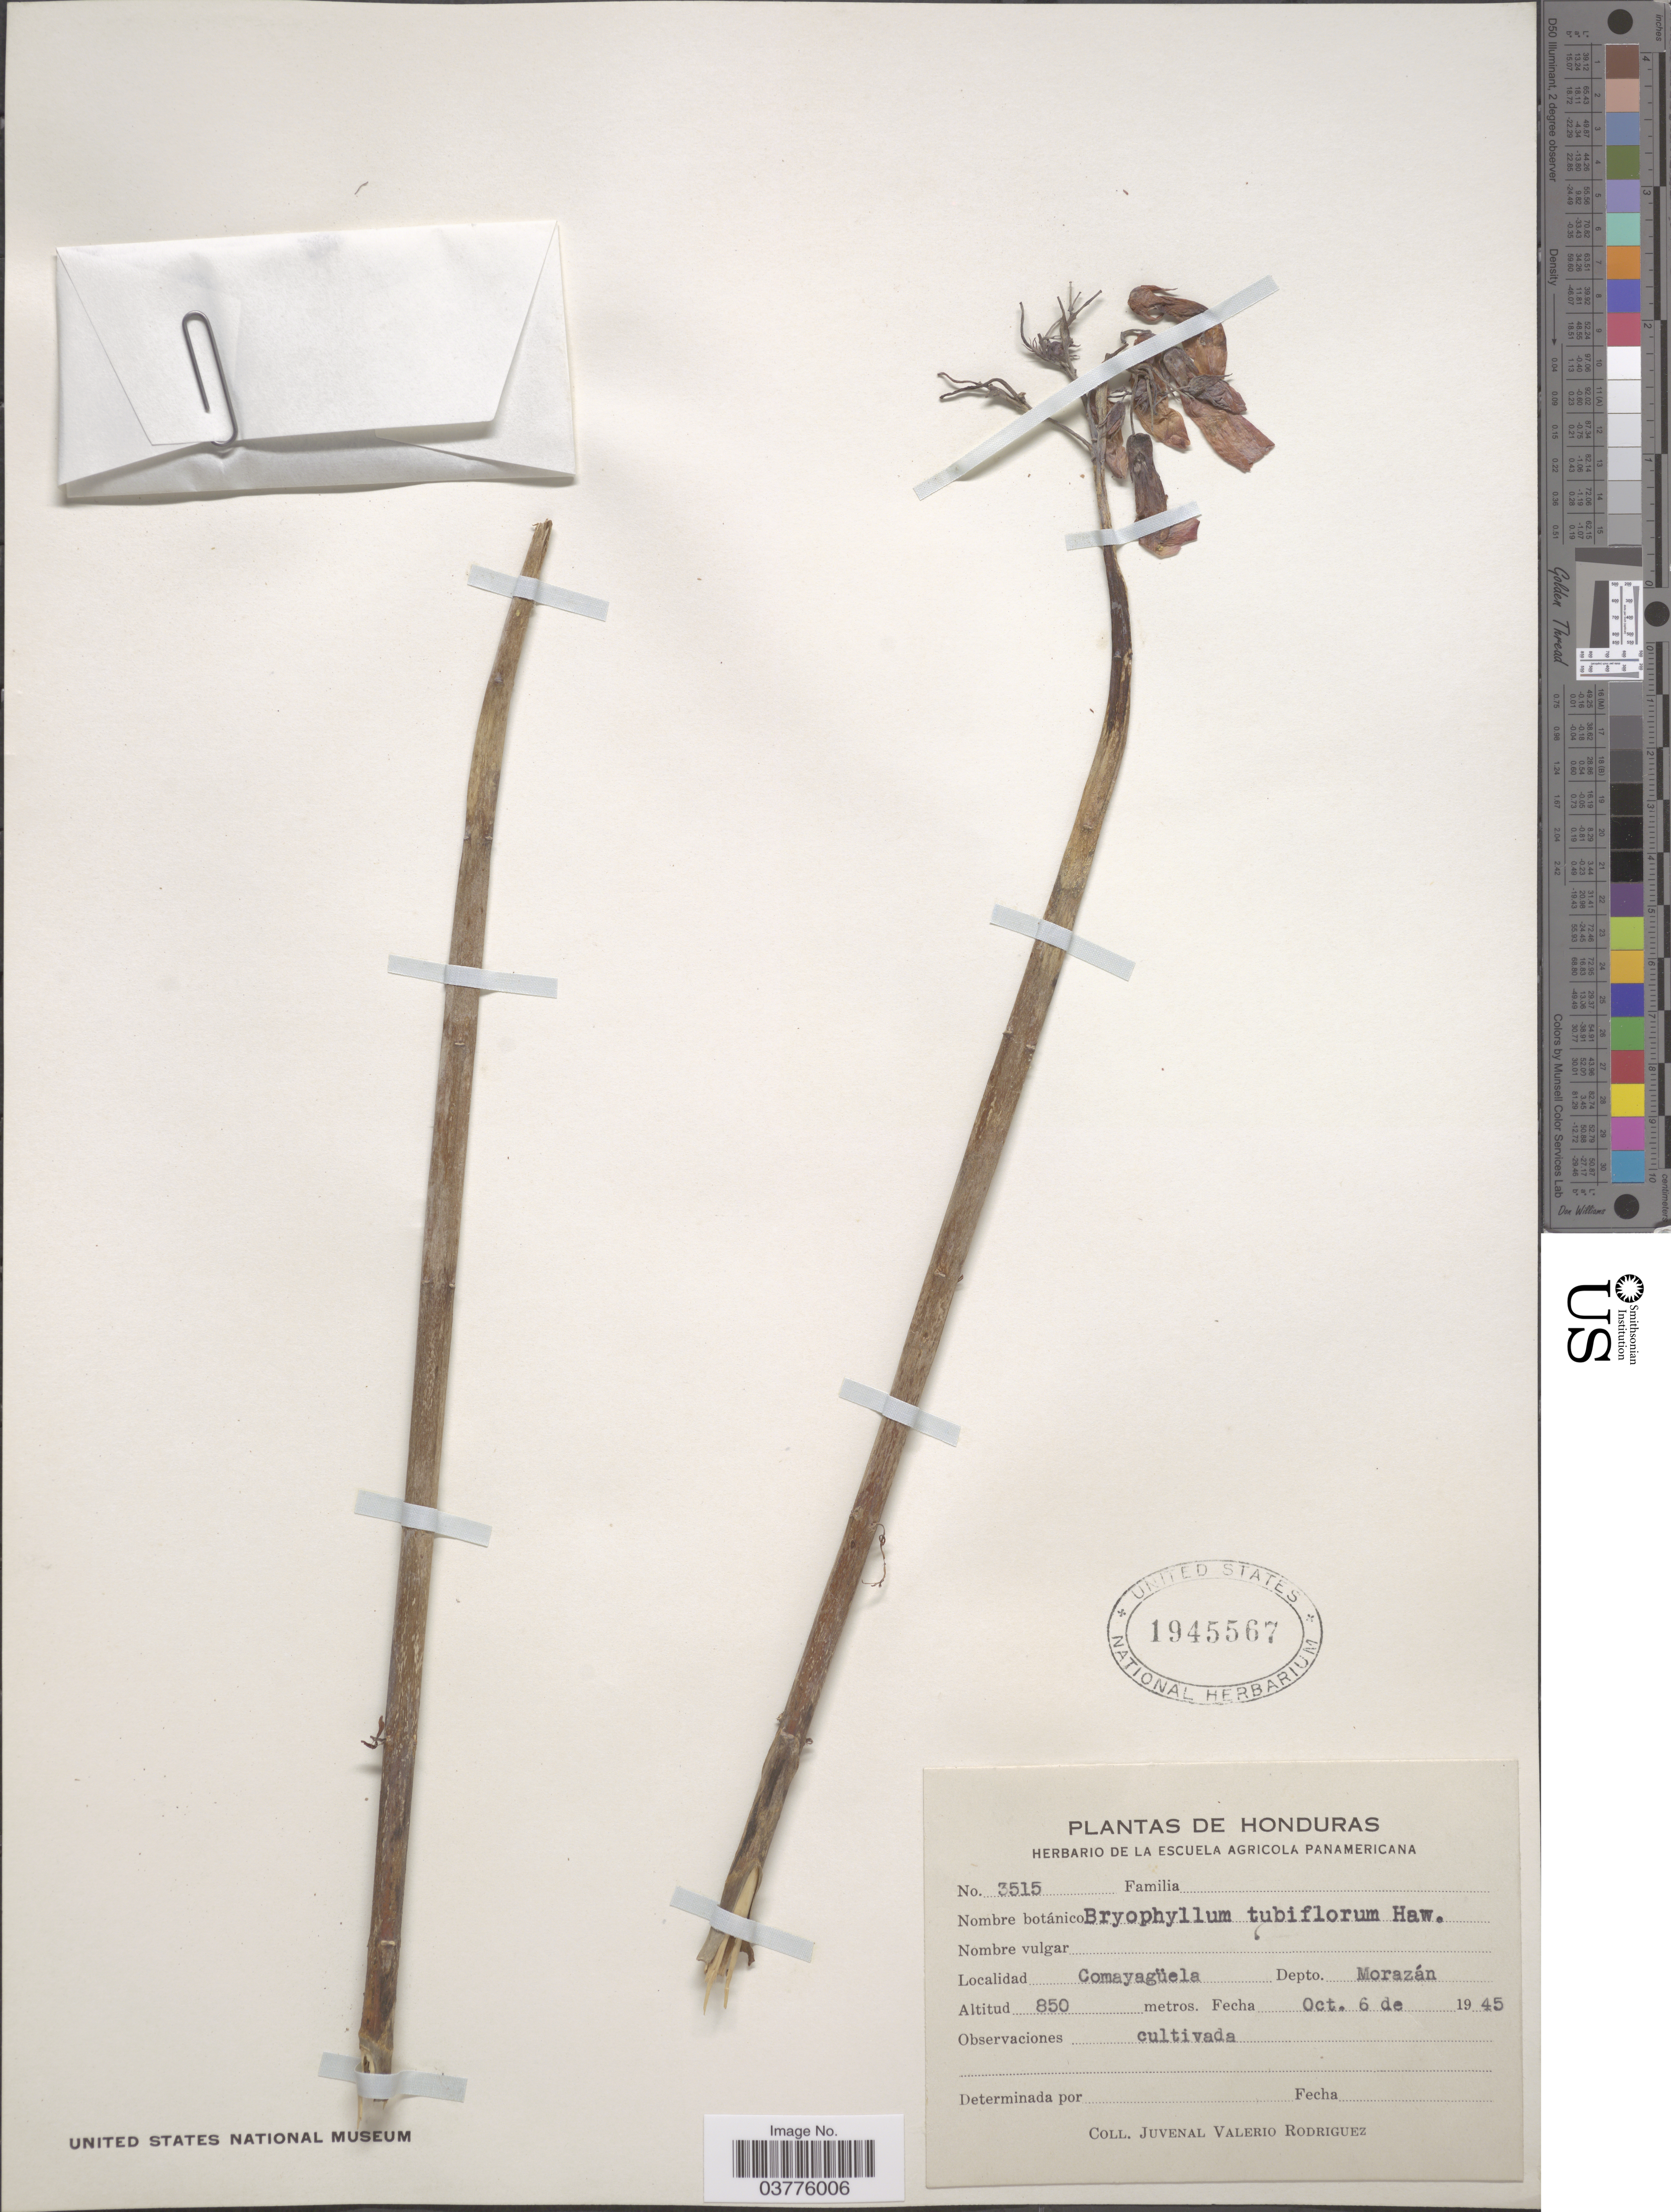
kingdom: Plantae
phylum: Tracheophyta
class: Magnoliopsida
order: Saxifragales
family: Crassulaceae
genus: Kalanchoe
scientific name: Kalanchoe delagoensis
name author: Eckl. & Zeyh.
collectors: J. Rodriguez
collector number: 3515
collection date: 1945-10-06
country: Honduras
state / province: Fco. Morazán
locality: Comayagüela. Depto. Morazán.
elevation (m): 850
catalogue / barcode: US 1945567